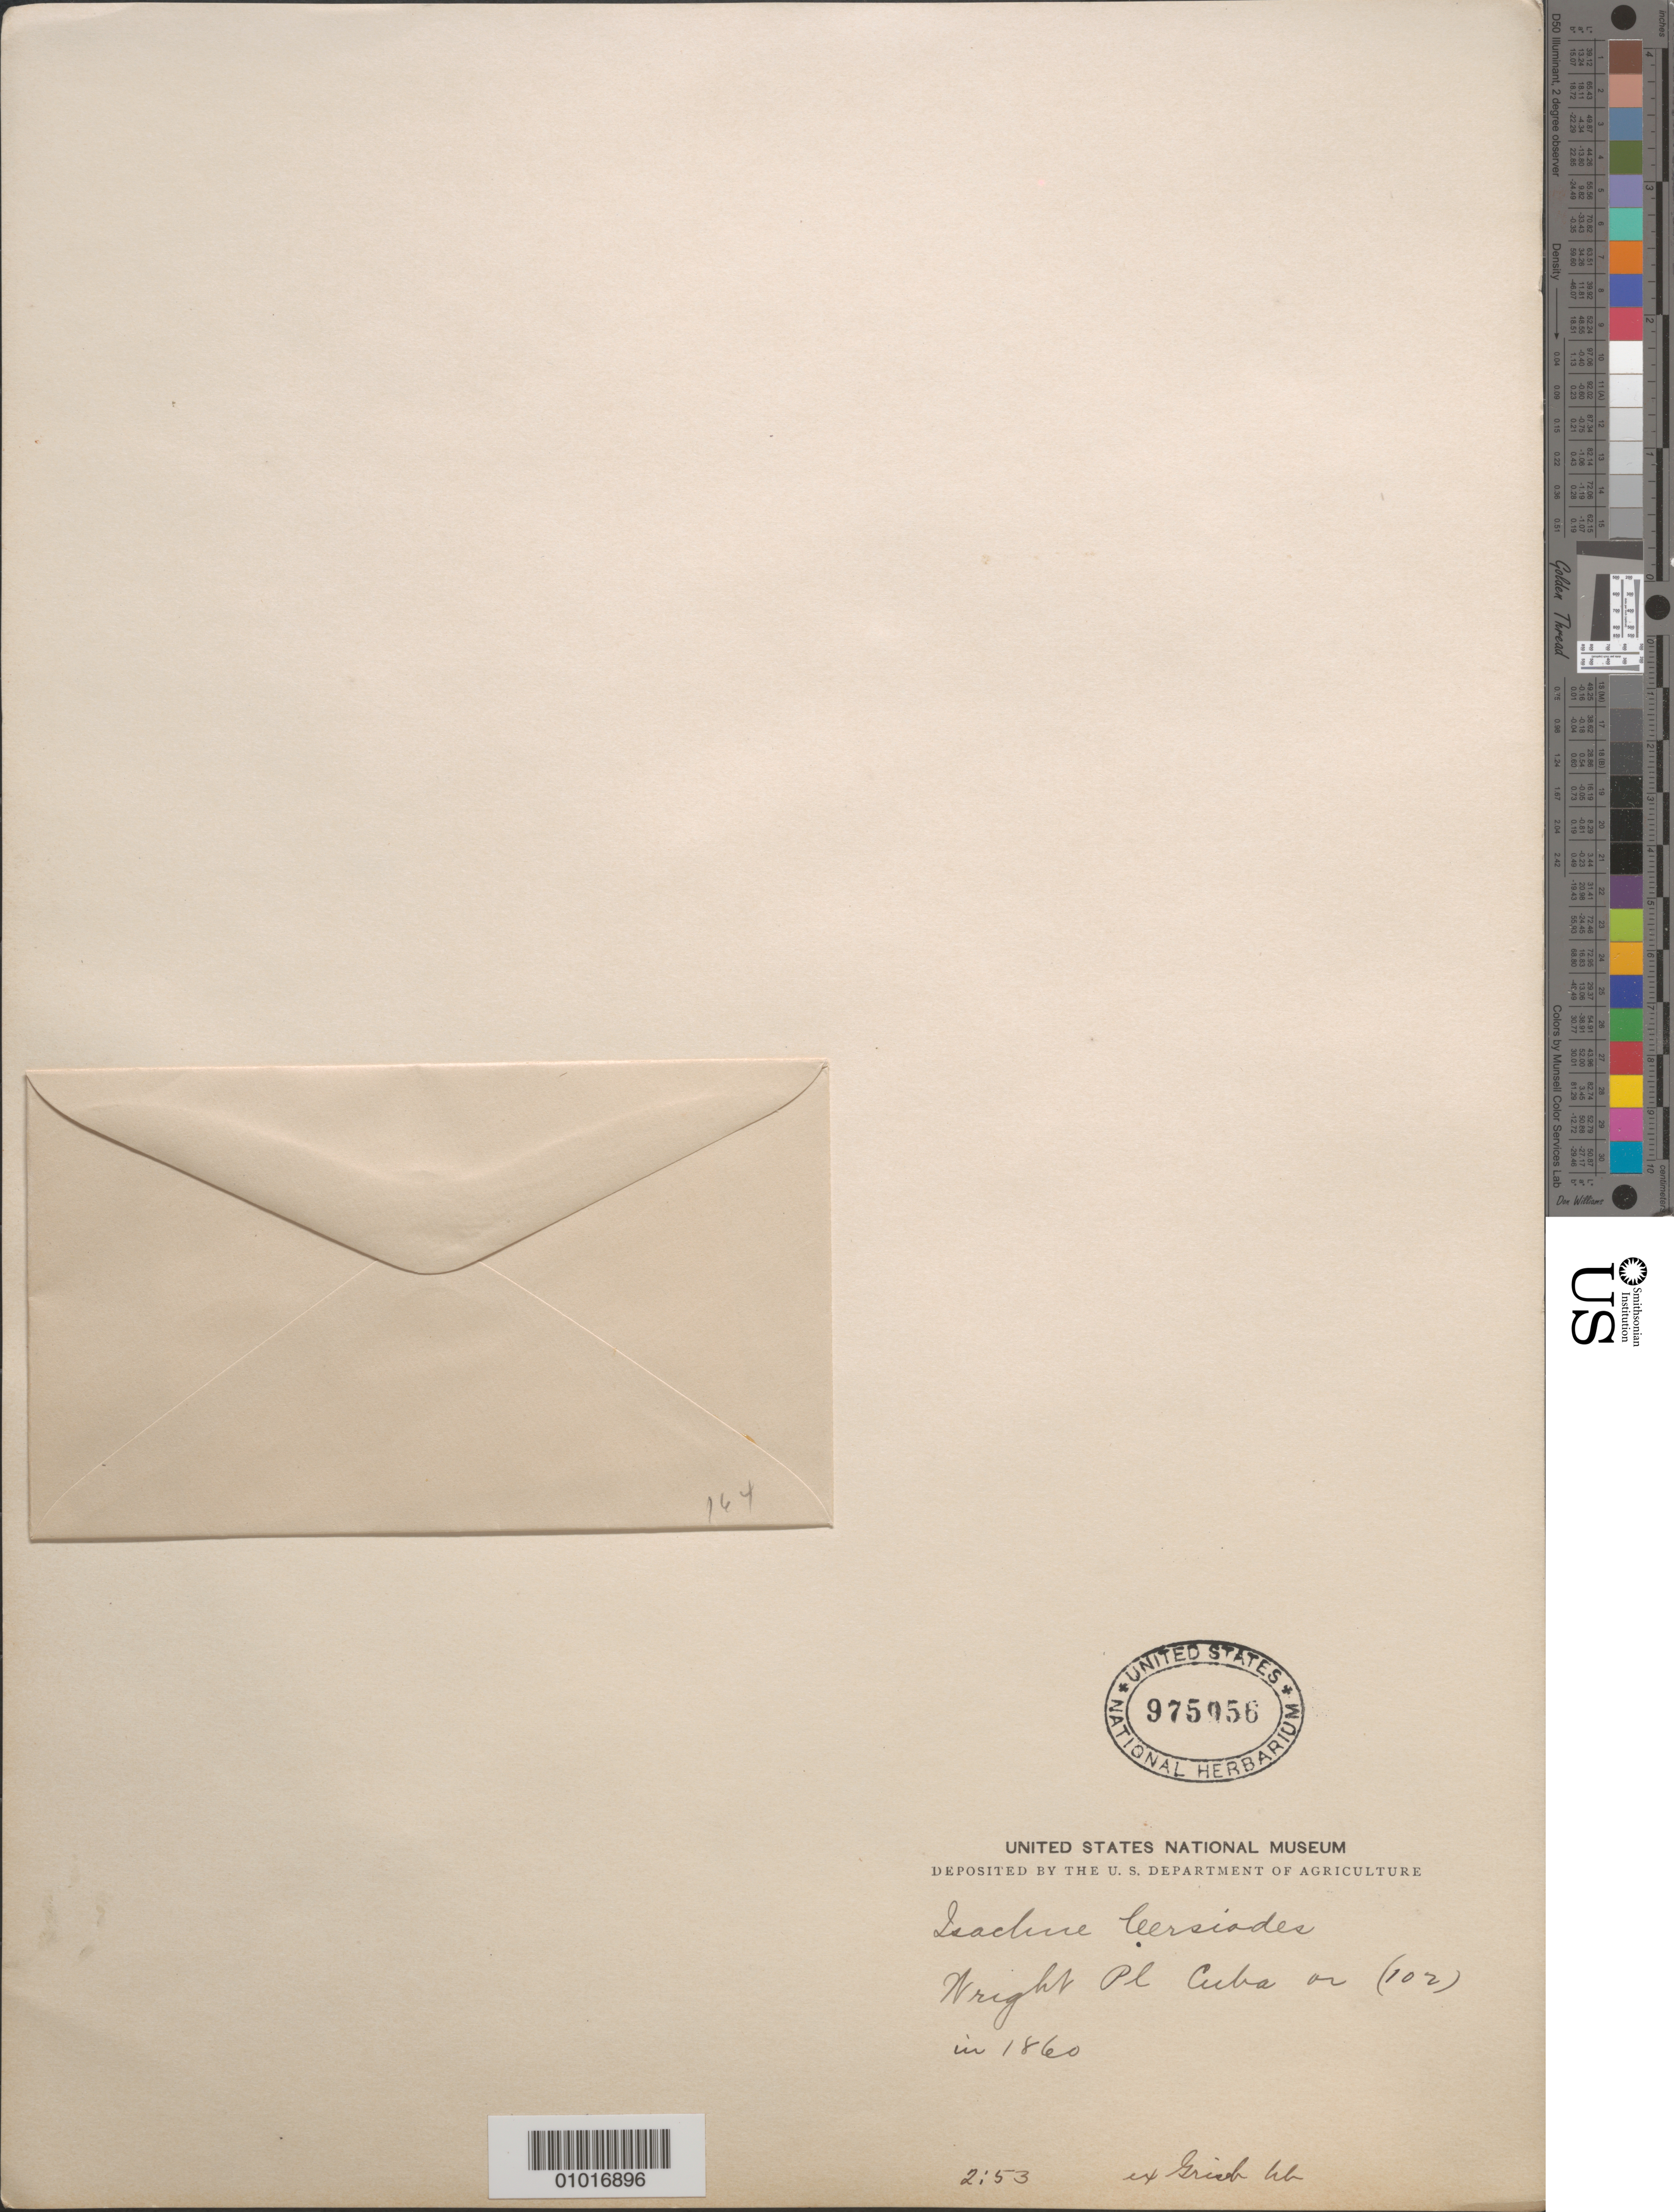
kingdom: Plantae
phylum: Tracheophyta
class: Liliopsida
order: Poales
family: Poaceae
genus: Isachne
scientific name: Isachne leersioides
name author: Griseb.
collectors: C. Wright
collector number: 102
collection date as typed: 01 Jan 1860 to 31 Dec 1860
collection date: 1860-01-01/1860-12-31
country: Cuba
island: Cuba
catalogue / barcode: US 975956